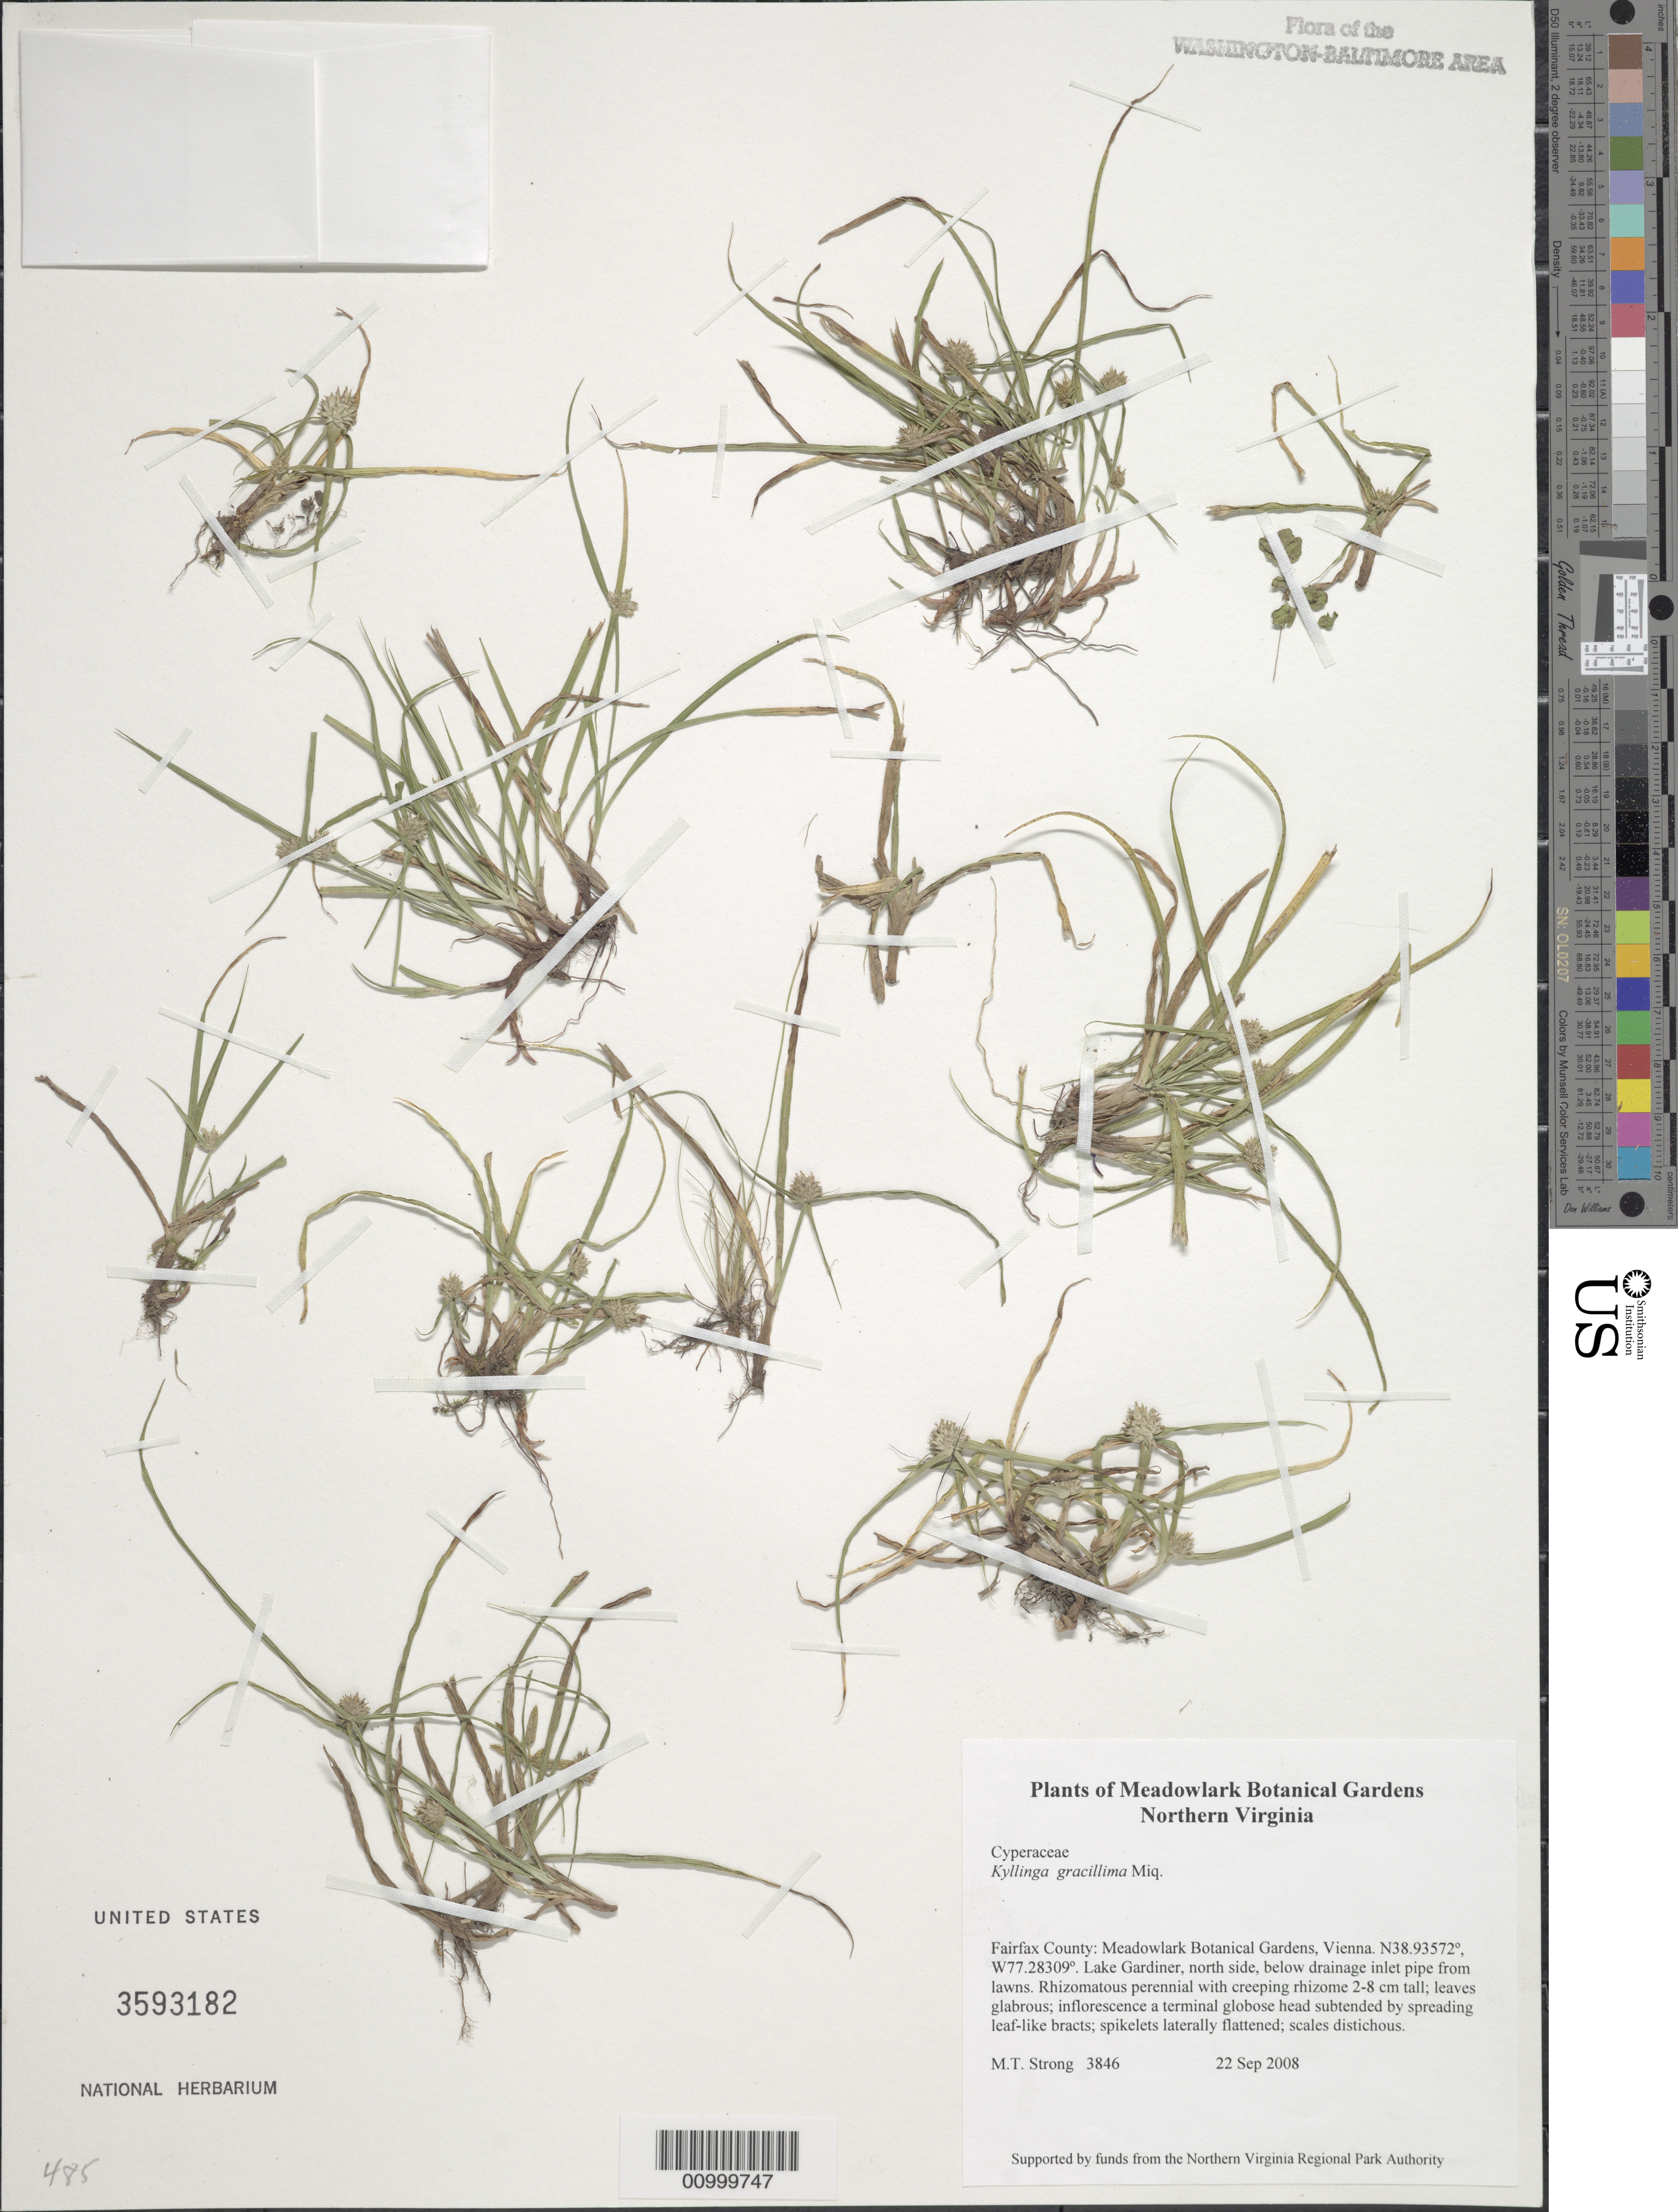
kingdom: Plantae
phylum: Tracheophyta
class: Liliopsida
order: Poales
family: Cyperaceae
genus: Cyperus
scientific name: Cyperus brevifolioides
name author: Thieret & Delahouss.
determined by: Strong, M. T., (US), Smithsonian Institution - National Museum of Natural History (UNITED STATES)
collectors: M. T. Strong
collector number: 3846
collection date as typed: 22 Sep 2008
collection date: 2008-09-22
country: United States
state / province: Virginia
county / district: Fairfax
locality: Meadowlark Botanical Gardens, Vienna. Lake Gardiner, north side.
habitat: north side, below drainage inlet pipe from lawns.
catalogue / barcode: US 3593182